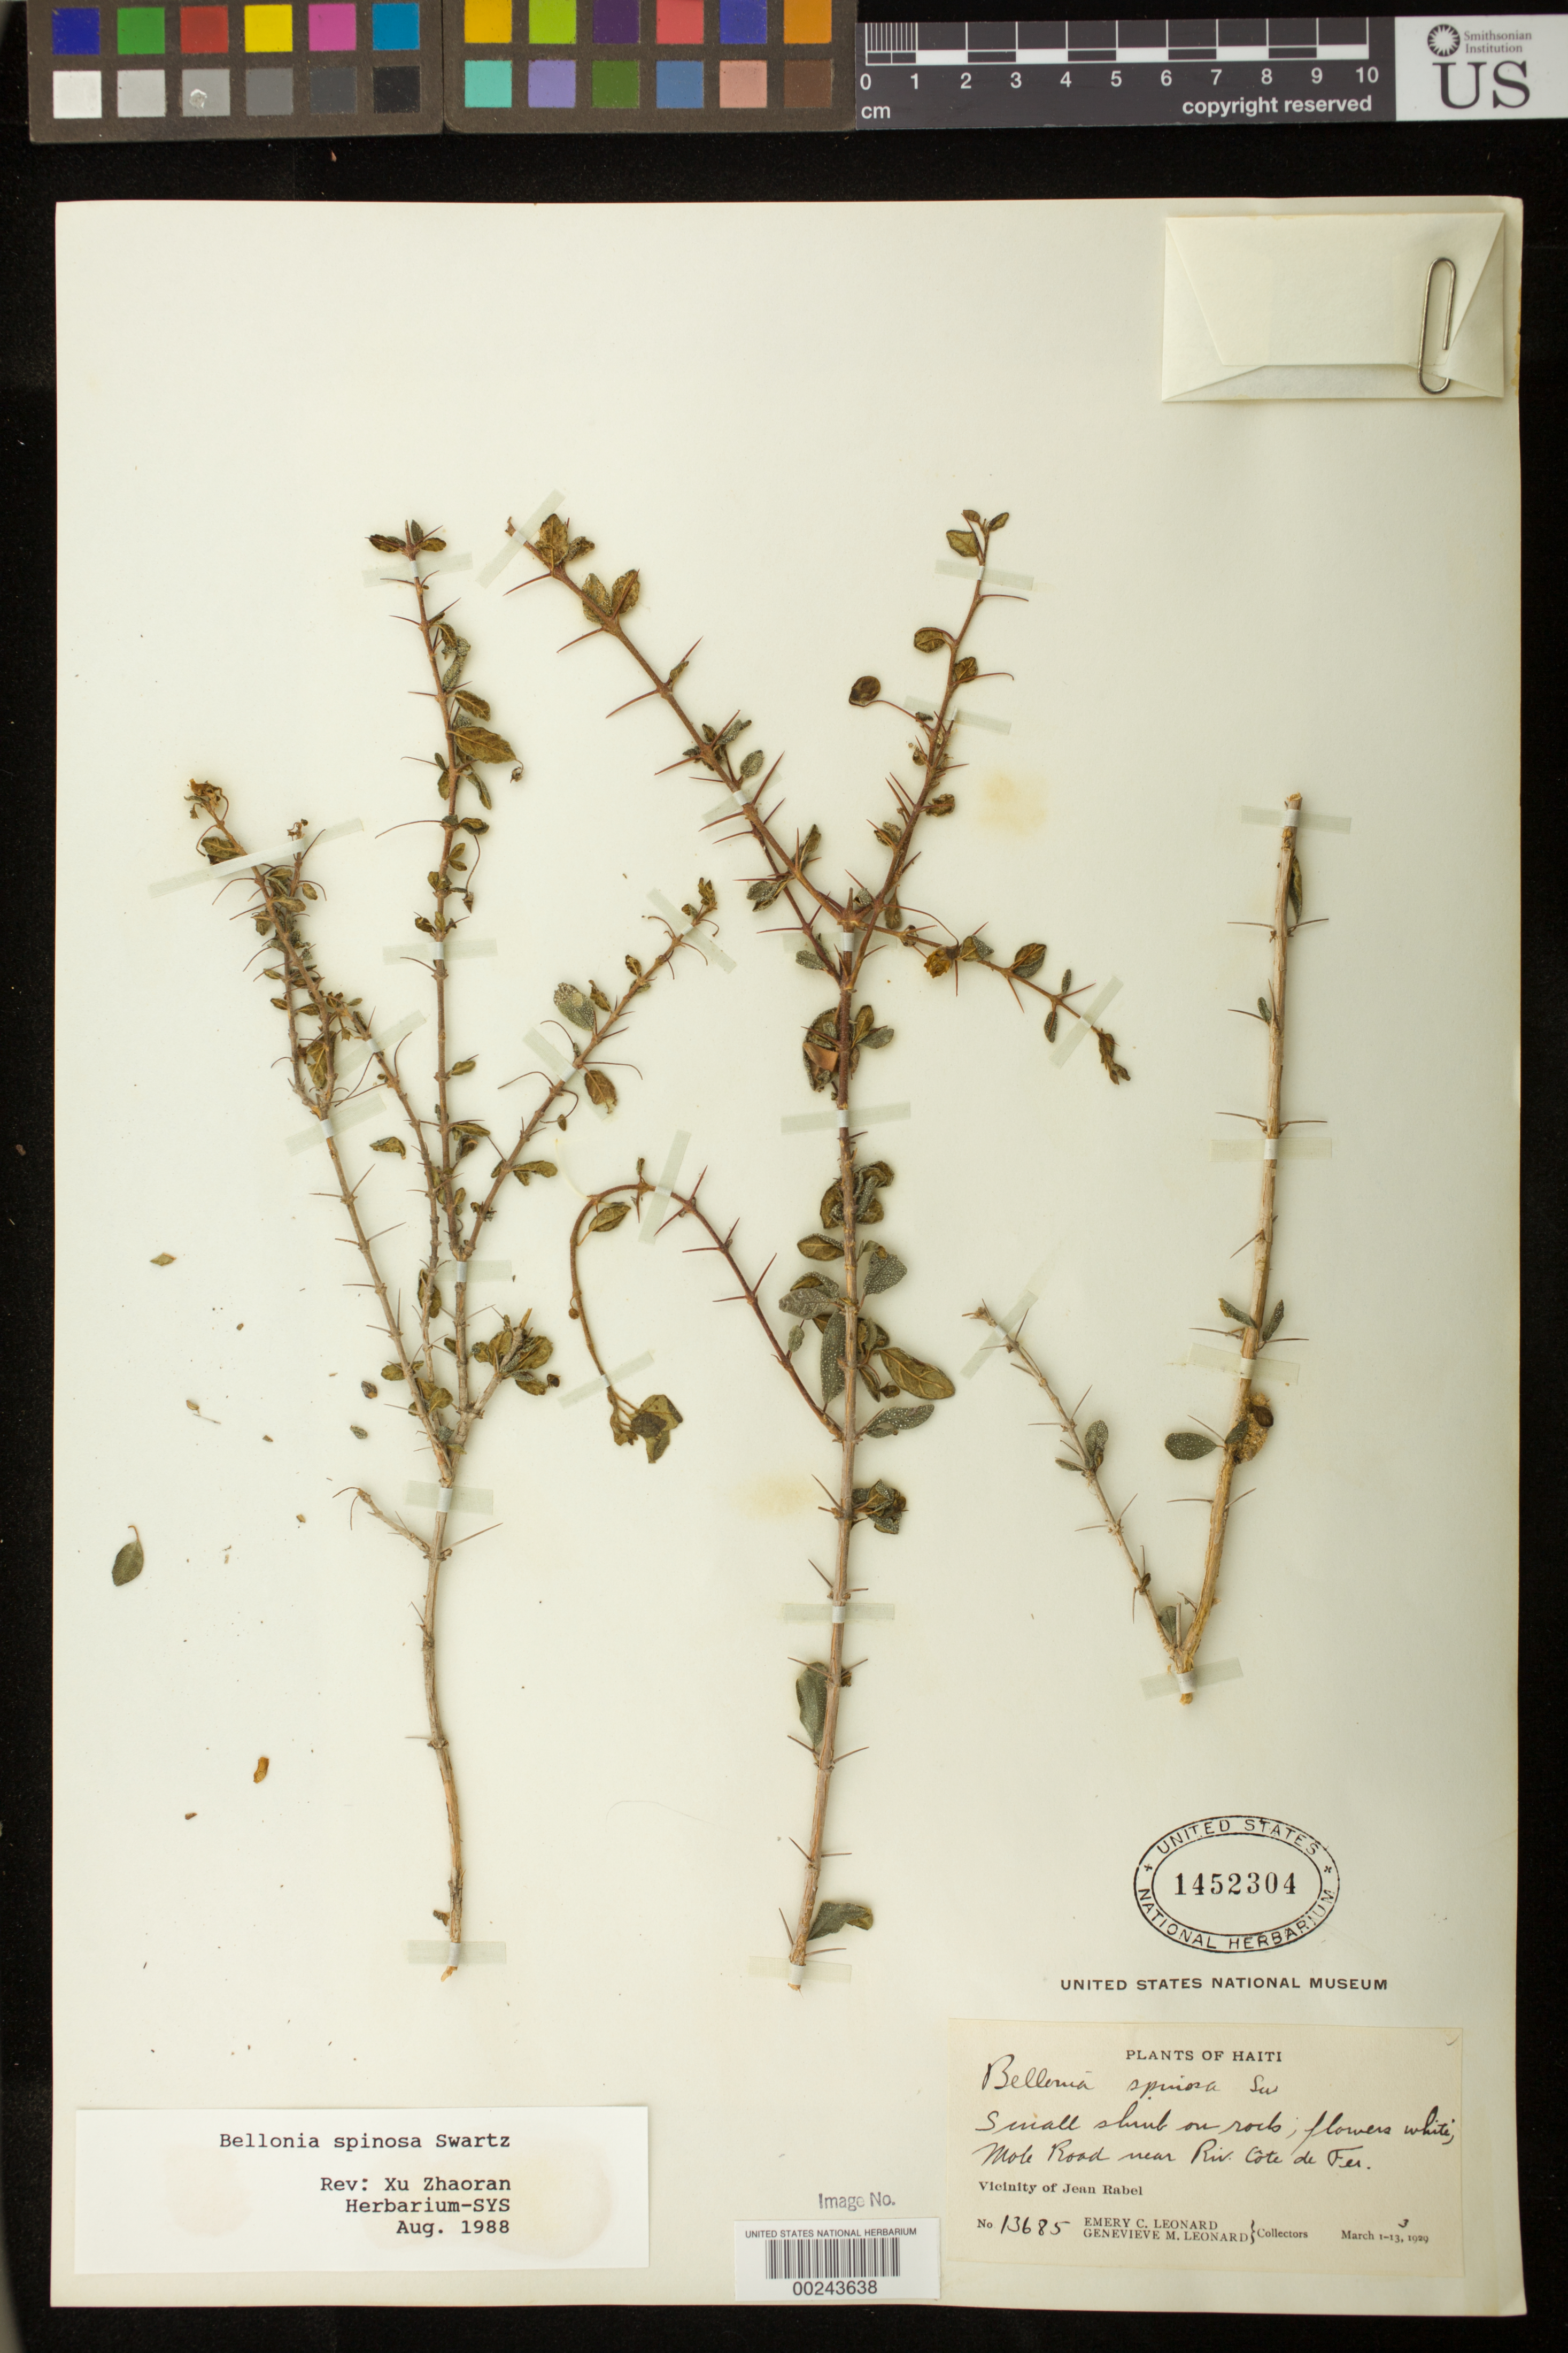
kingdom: Plantae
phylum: Tracheophyta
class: Magnoliopsida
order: Lamiales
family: Gesneriaceae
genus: Bellonia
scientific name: Bellonia spinosa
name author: Sw.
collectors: E. C. Leonard & G. M. Leonard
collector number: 13685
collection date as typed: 03 Mar 1929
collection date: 1929-03-03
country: Haiti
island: Hispaniola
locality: Vicinity of Jean Rabel, Mole road near Riv Cote de Fer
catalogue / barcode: US 1452304